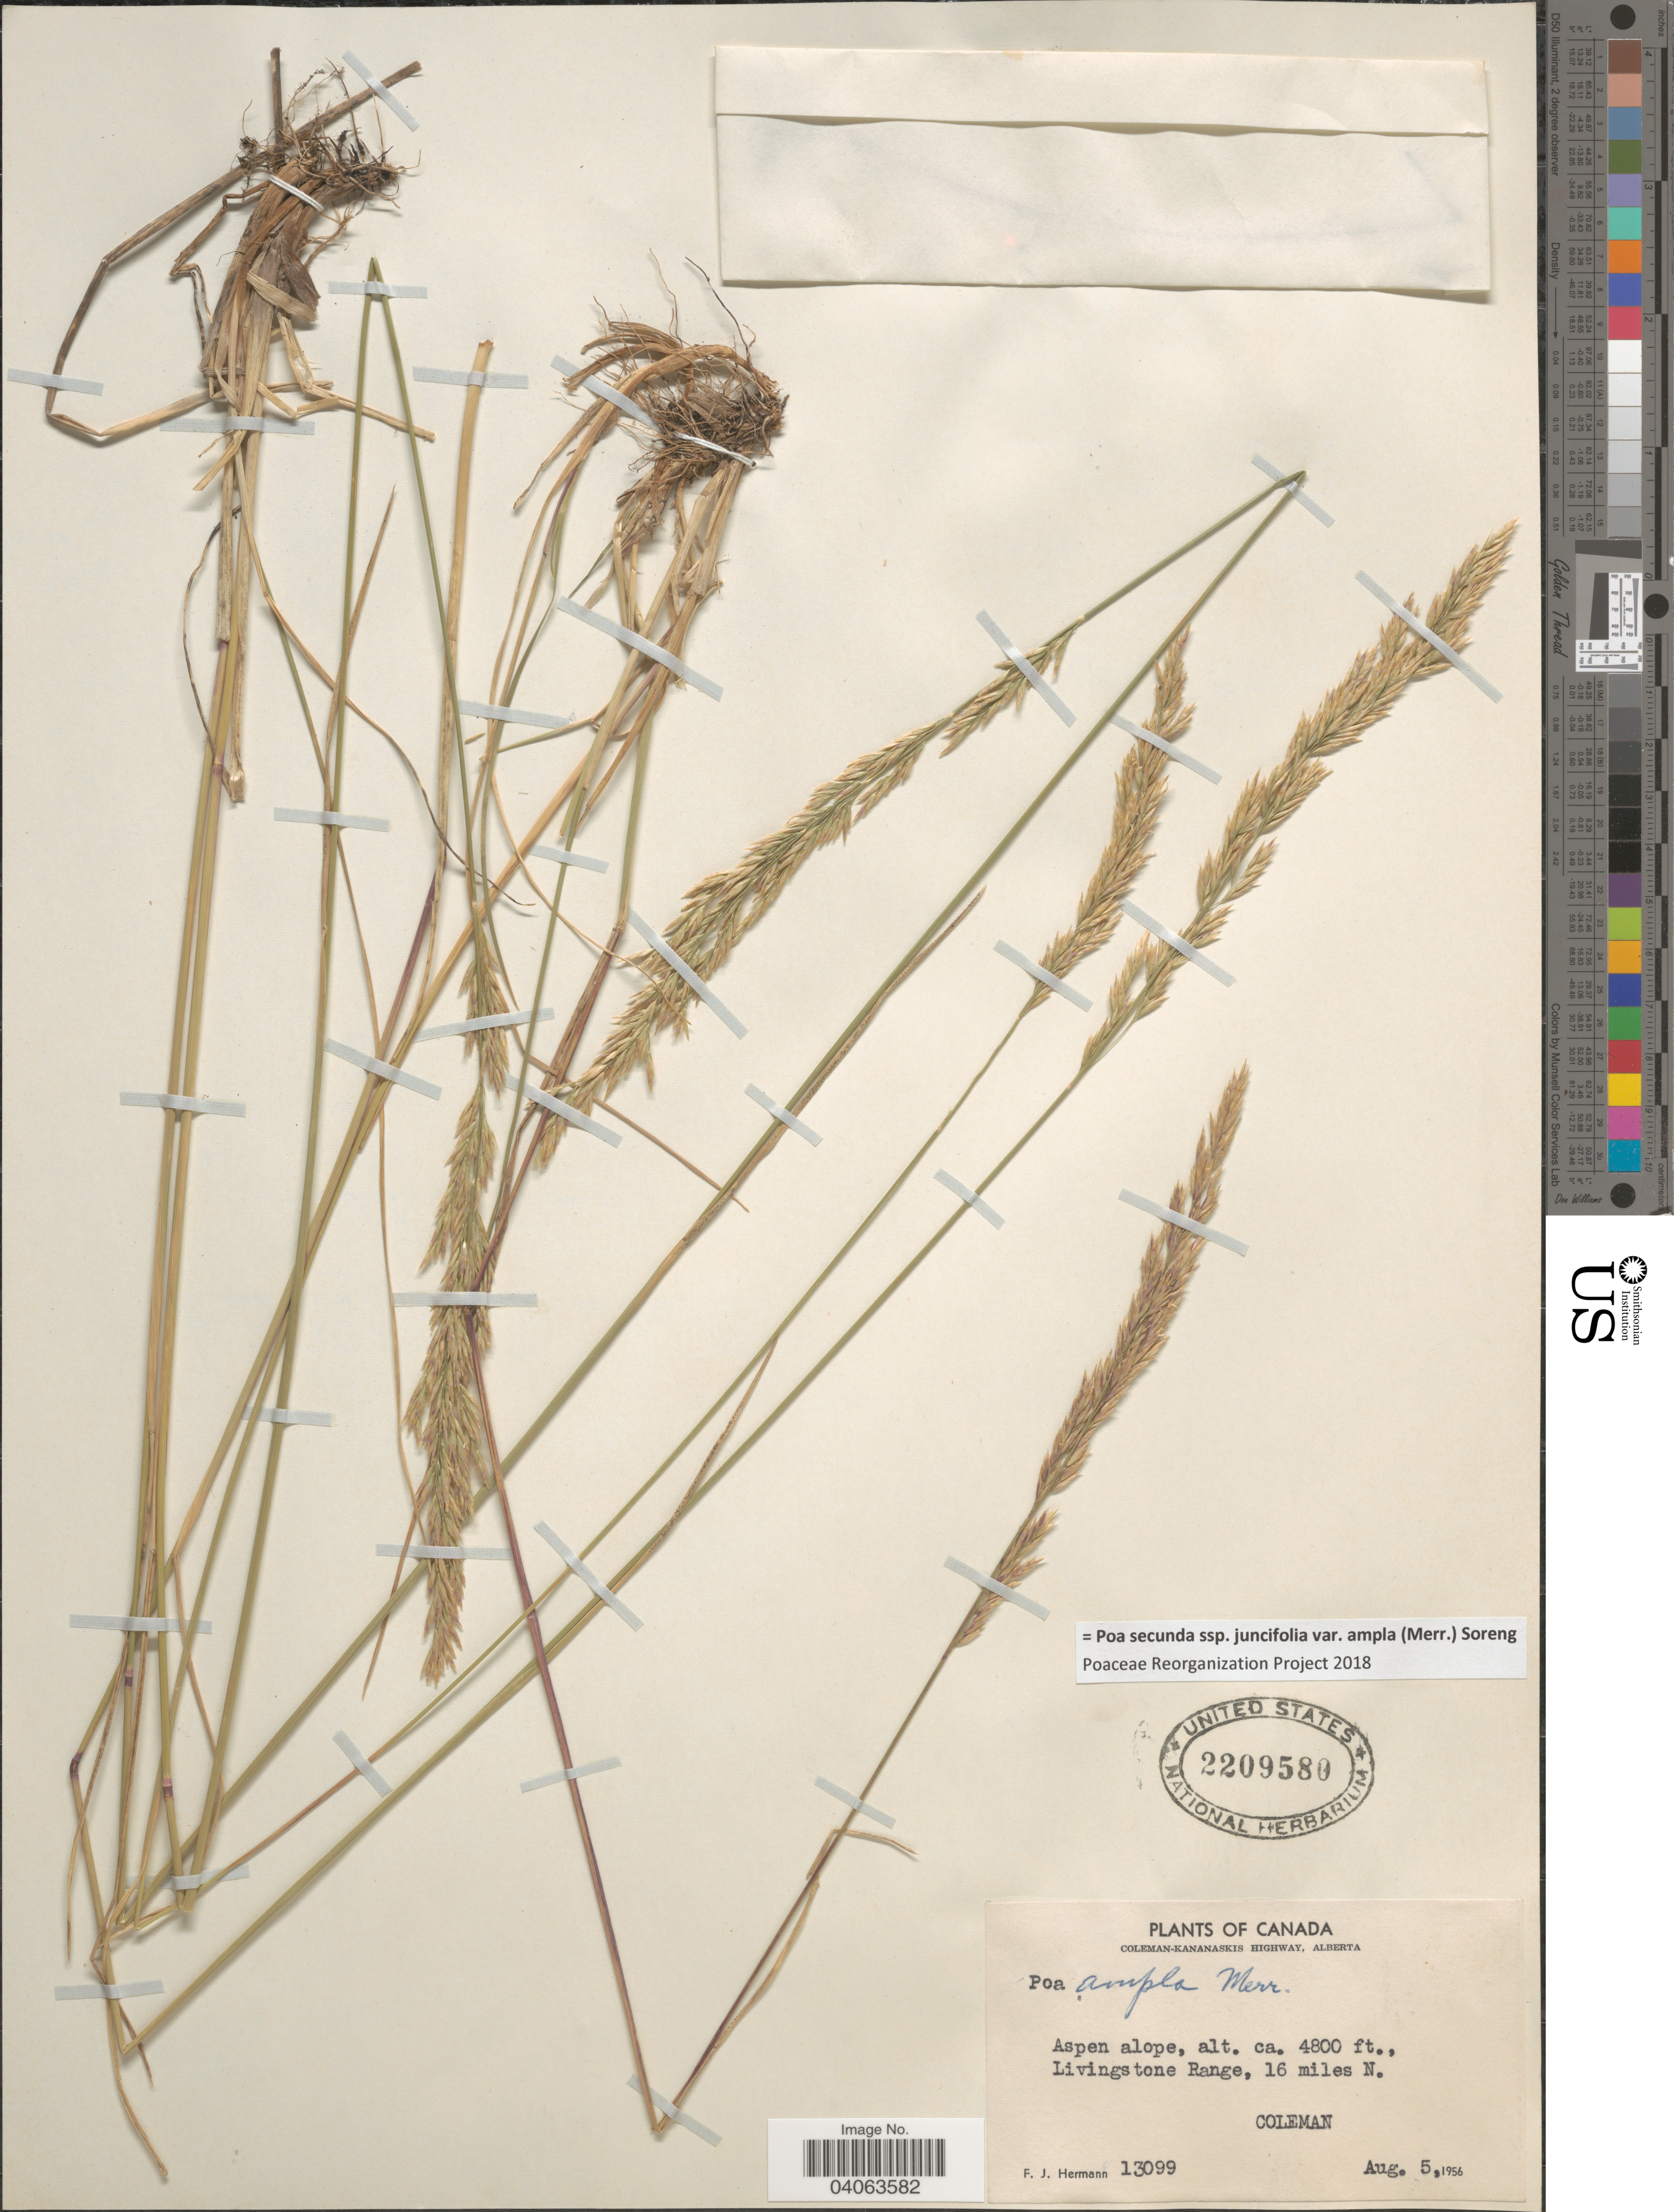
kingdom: Plantae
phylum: Tracheophyta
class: Liliopsida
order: Poales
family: Poaceae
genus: Poa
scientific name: Poa secunda subsp. juncifolia var. ampla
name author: (Merr.) Soreng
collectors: F. J. Hermann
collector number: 13099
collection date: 1956-08-05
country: Canada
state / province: Alberta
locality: Coleman-Kananaskis Highway. Aspen slope, Livingstone Range, 16 miles N. Coleman.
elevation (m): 1463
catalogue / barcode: US 2209580